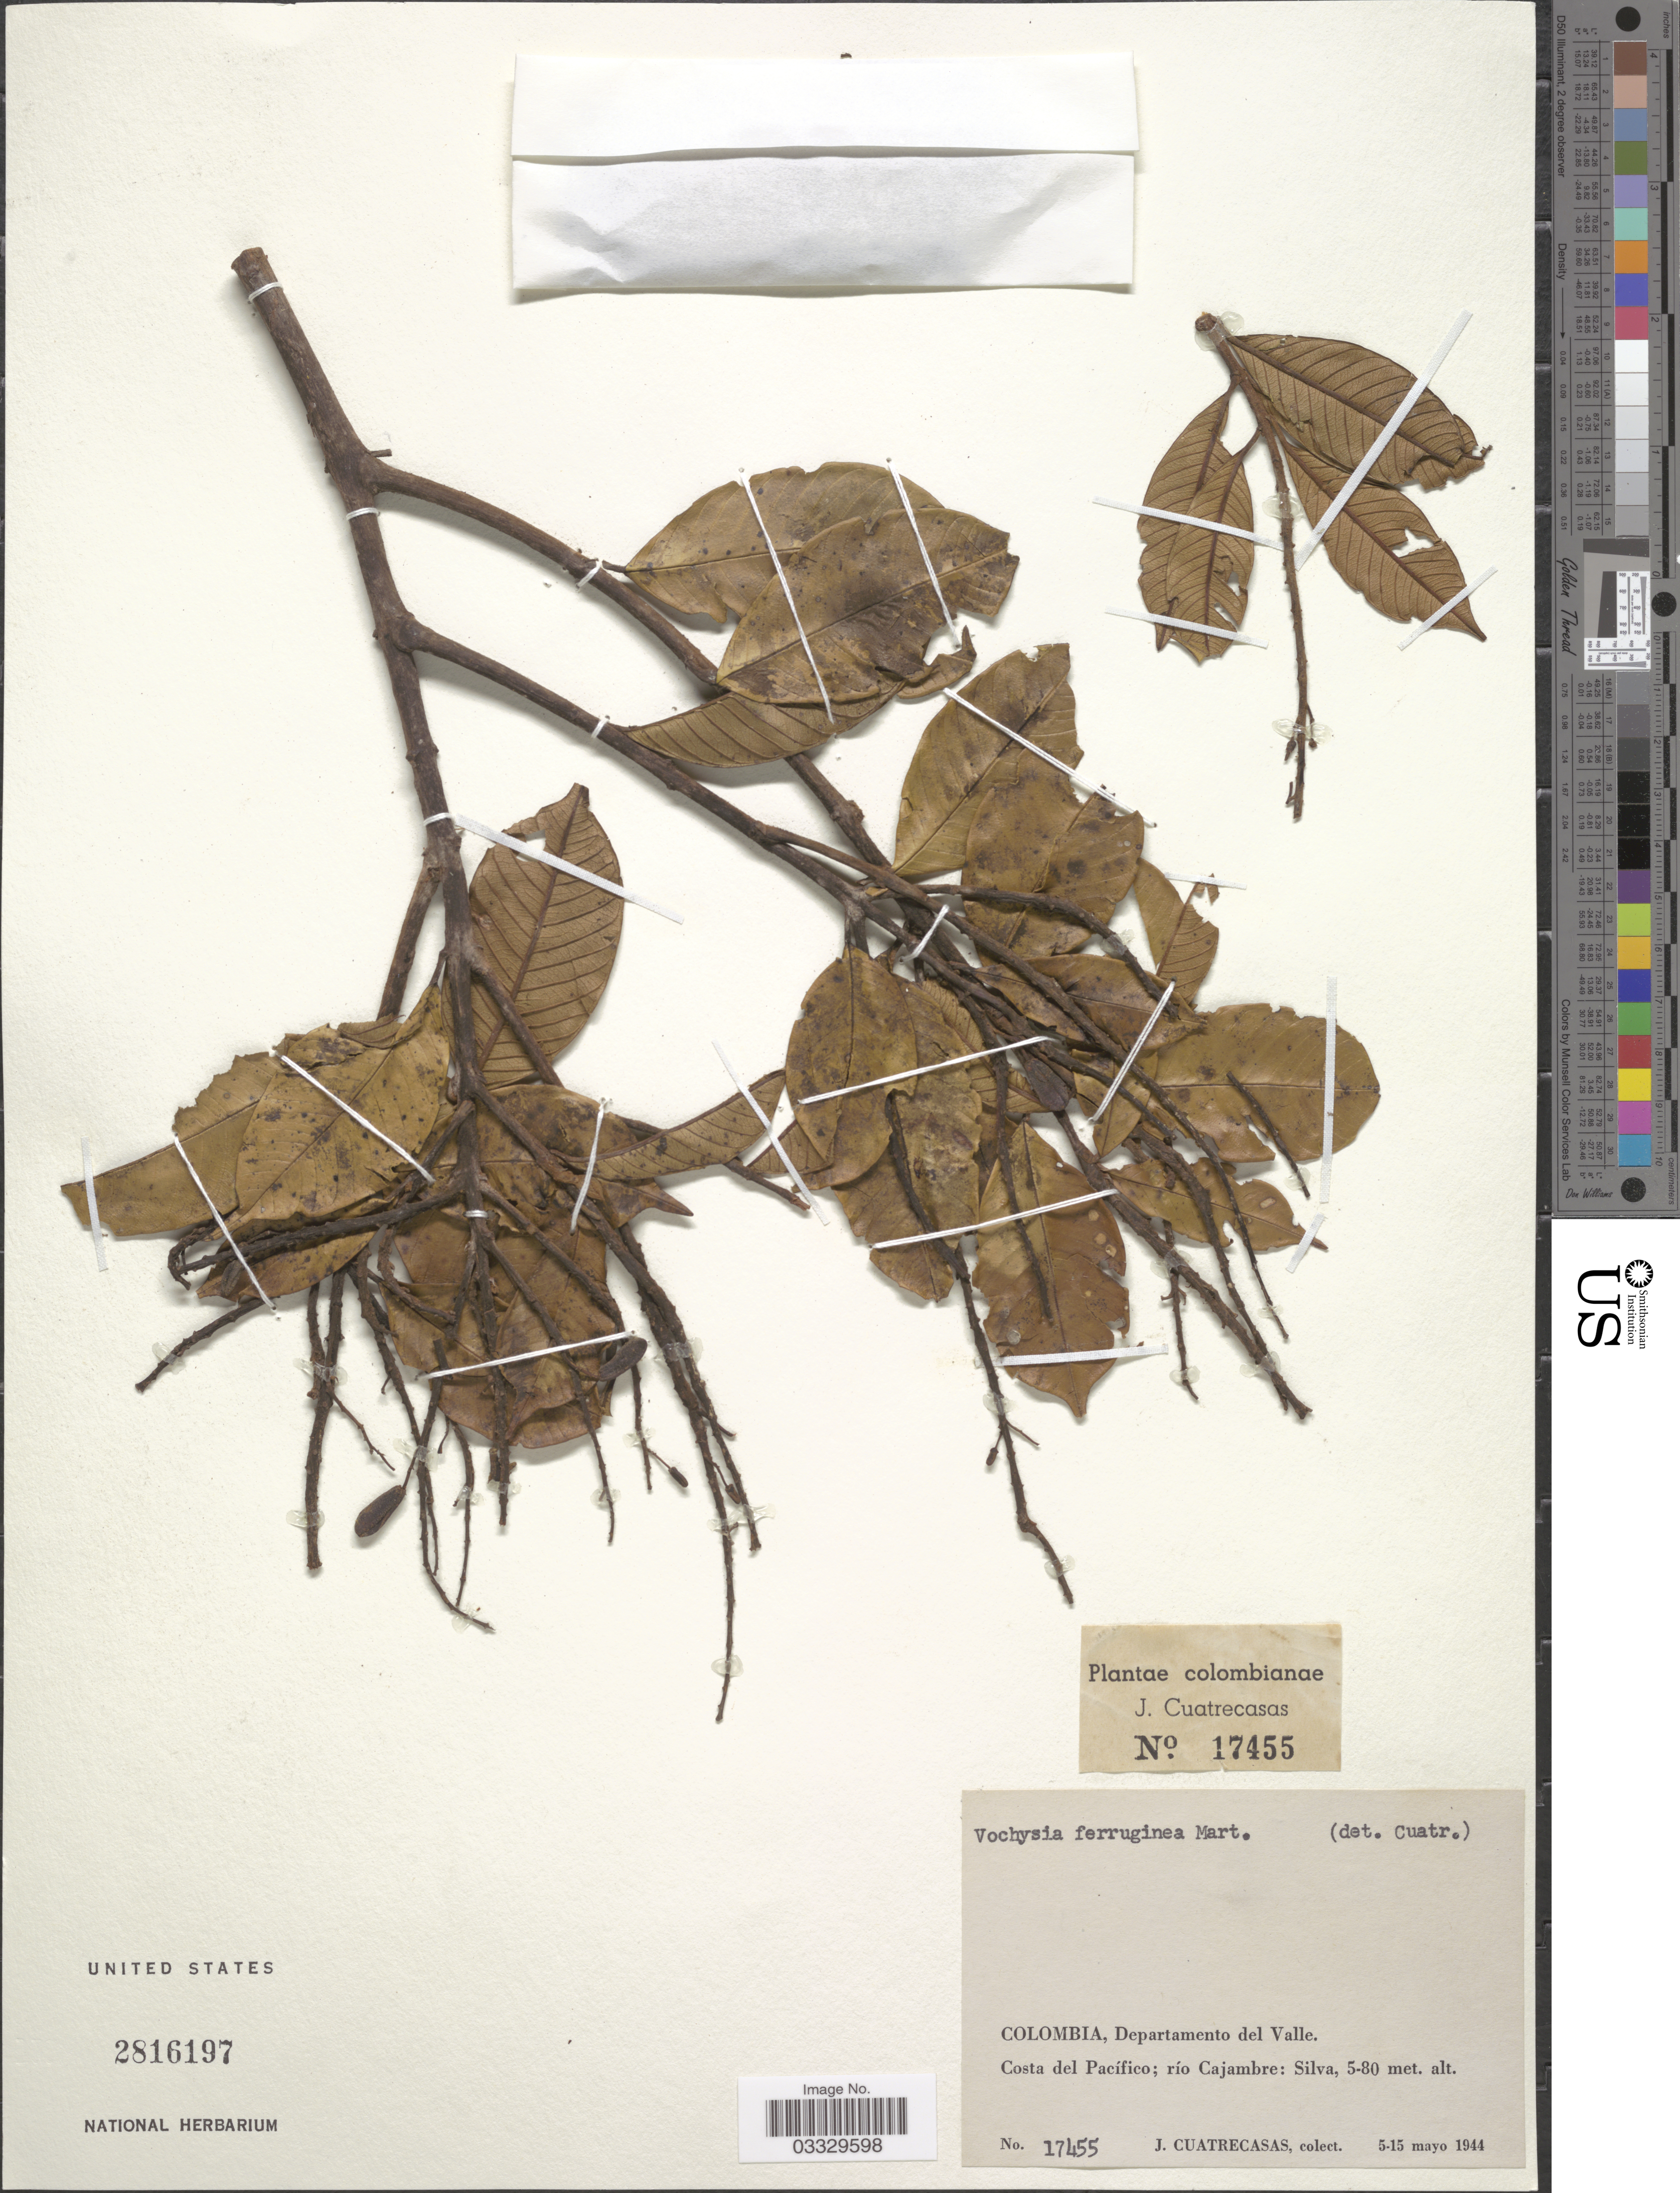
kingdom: Plantae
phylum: Tracheophyta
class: Magnoliopsida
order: Myrtales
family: Vochysiaceae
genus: Vochysia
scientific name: Vochysia ferruginea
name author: Mart.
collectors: J. Cuatrecasas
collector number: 17455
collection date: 1944-05-05/1944-05-15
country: Colombia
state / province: Valle del Cauca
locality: Departamento del Valle. Costa del Pacífico; río Cajambre: Silva.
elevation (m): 5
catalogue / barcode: US 2816197